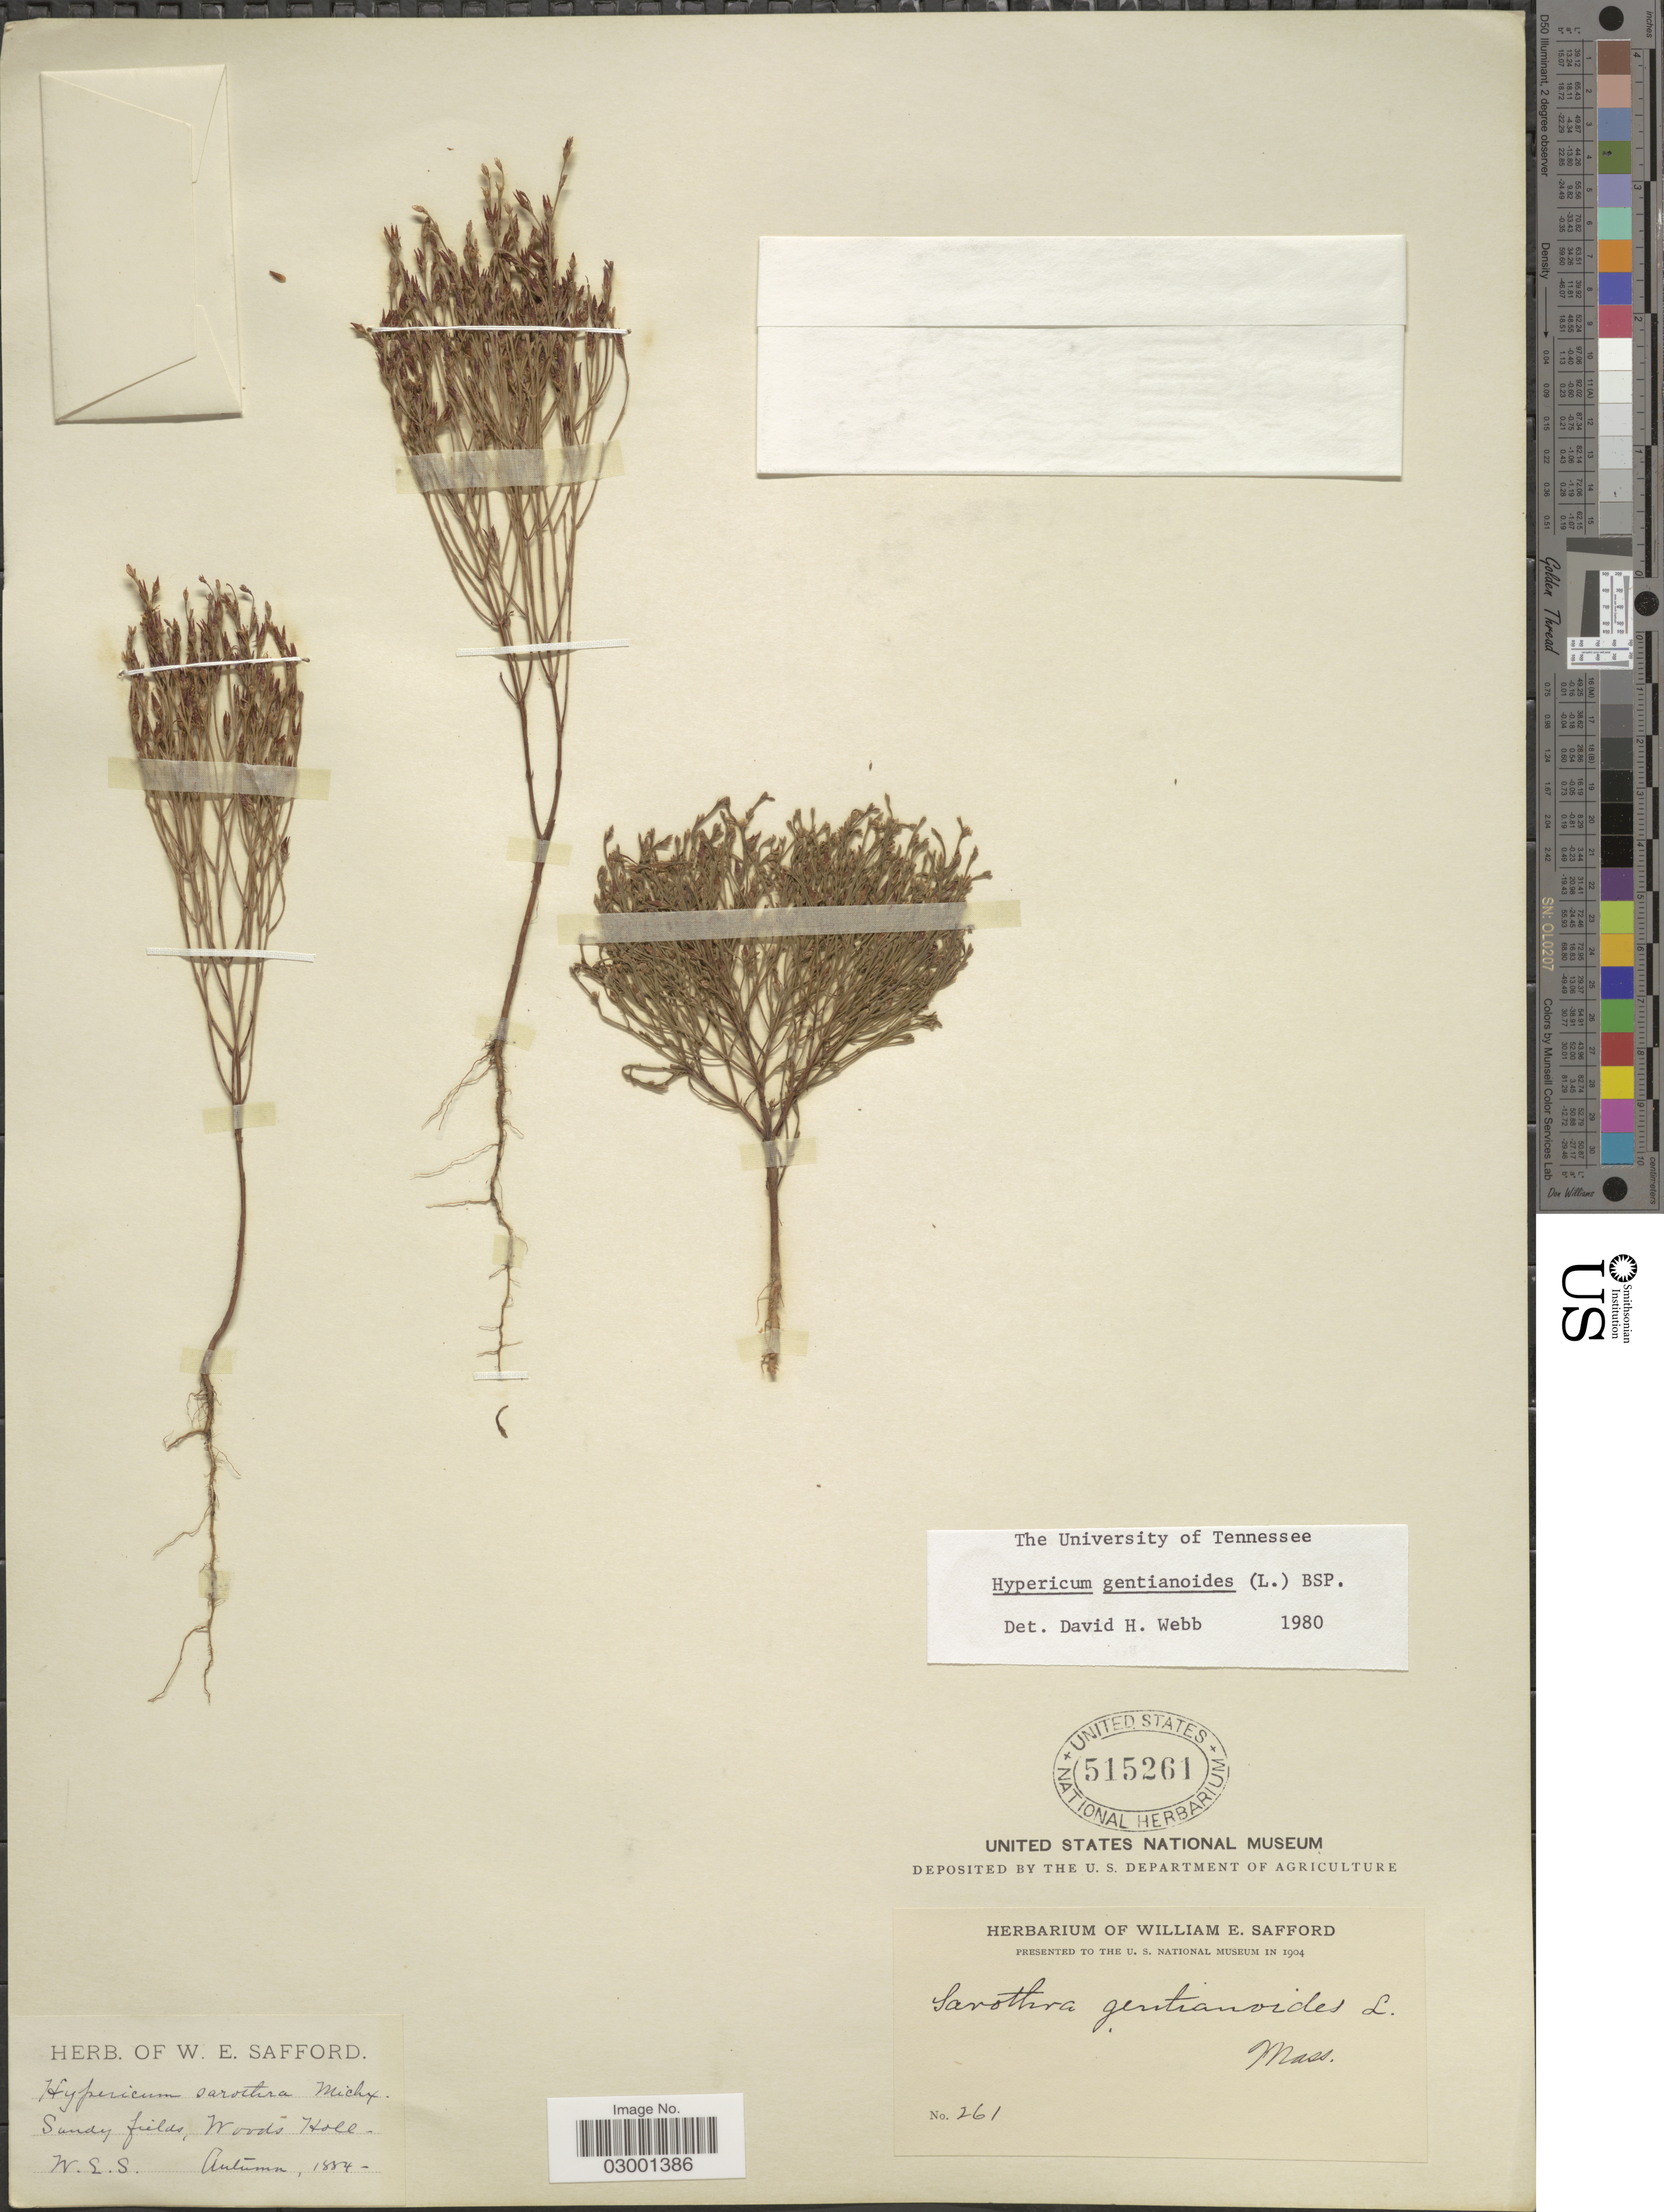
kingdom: Plantae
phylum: Tracheophyta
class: Magnoliopsida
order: Malpighiales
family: Hypericaceae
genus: Hypericum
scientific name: Hypericum gentianoides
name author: (L.) Britton, Stearns & Poggenb.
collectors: W. E. Safford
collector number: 261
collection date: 1884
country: United States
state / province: Massachusetts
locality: Sandy fields, Woods Hole.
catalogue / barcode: US 515261